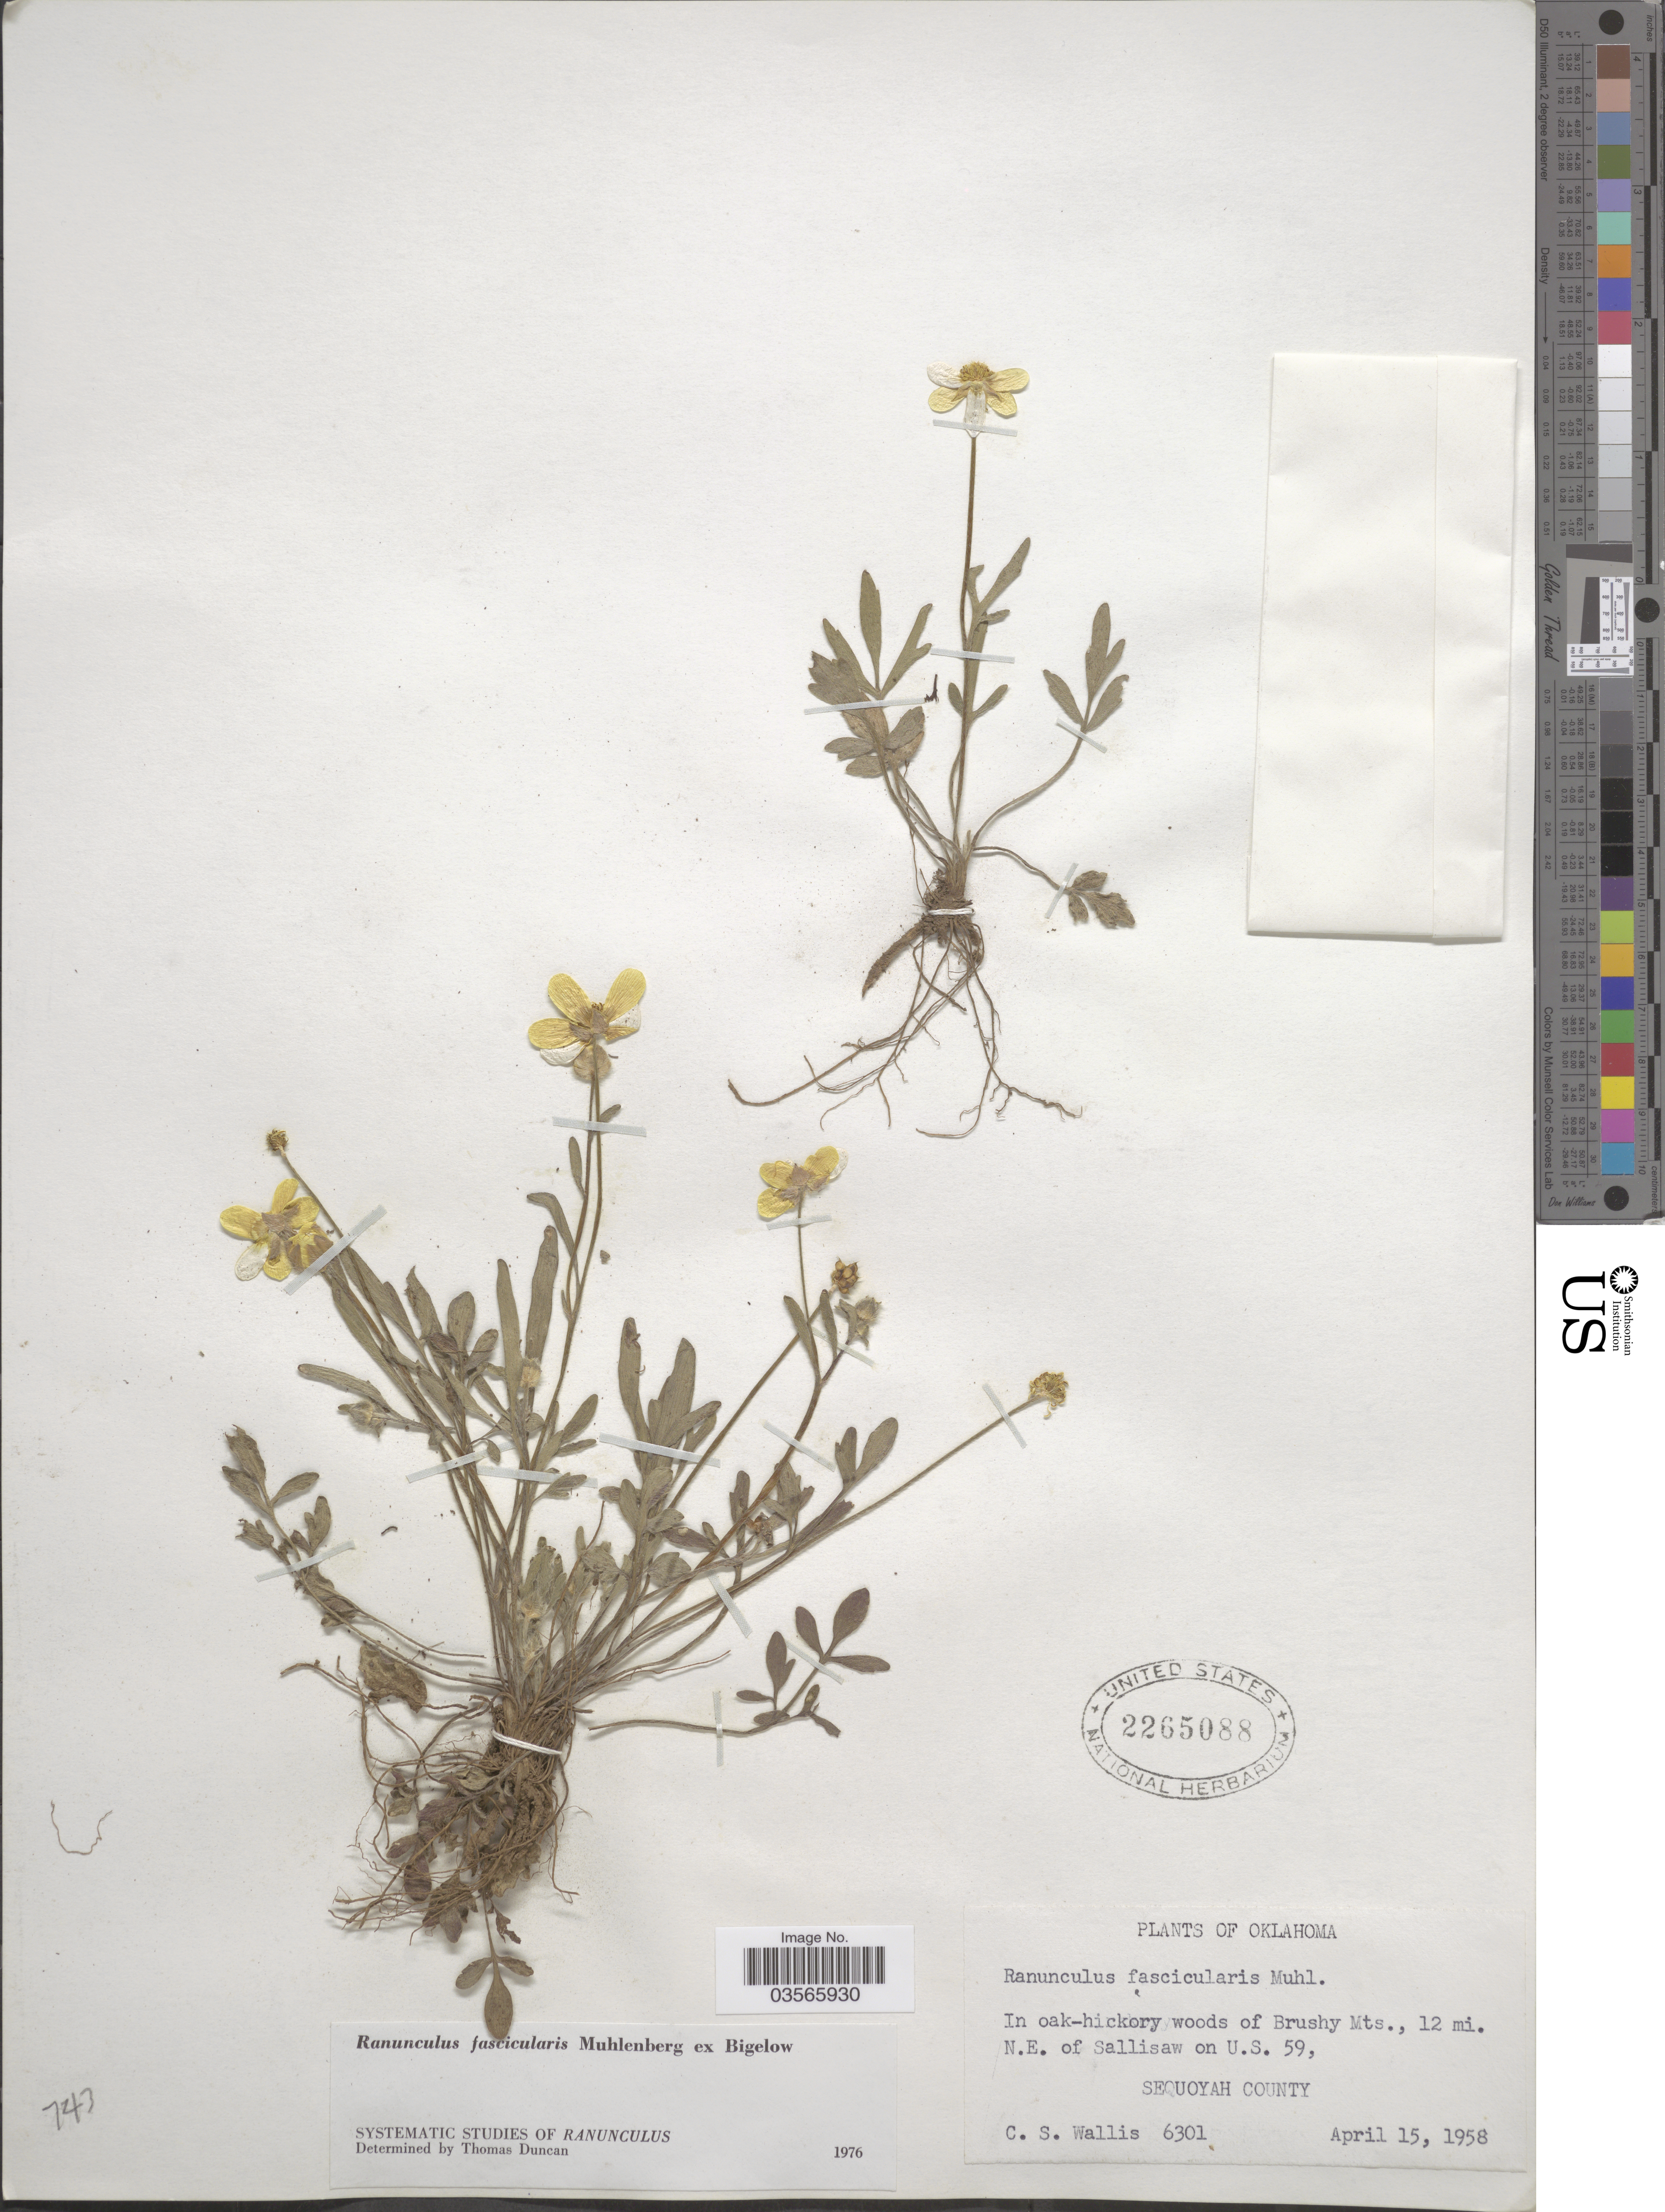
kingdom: Plantae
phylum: Tracheophyta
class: Magnoliopsida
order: Ranunculales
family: Ranunculaceae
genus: Ranunculus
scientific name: Ranunculus fascicularis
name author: Muhl. ex Bigelow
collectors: C. S. Wallis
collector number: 6301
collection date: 1958-04-15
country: United States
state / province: Oklahoma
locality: In oak-hickory woods of Brushy Mts., 12 mi. N.E. of Sallisaw on U.S. 59, Sequoyah County.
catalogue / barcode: US 2265088